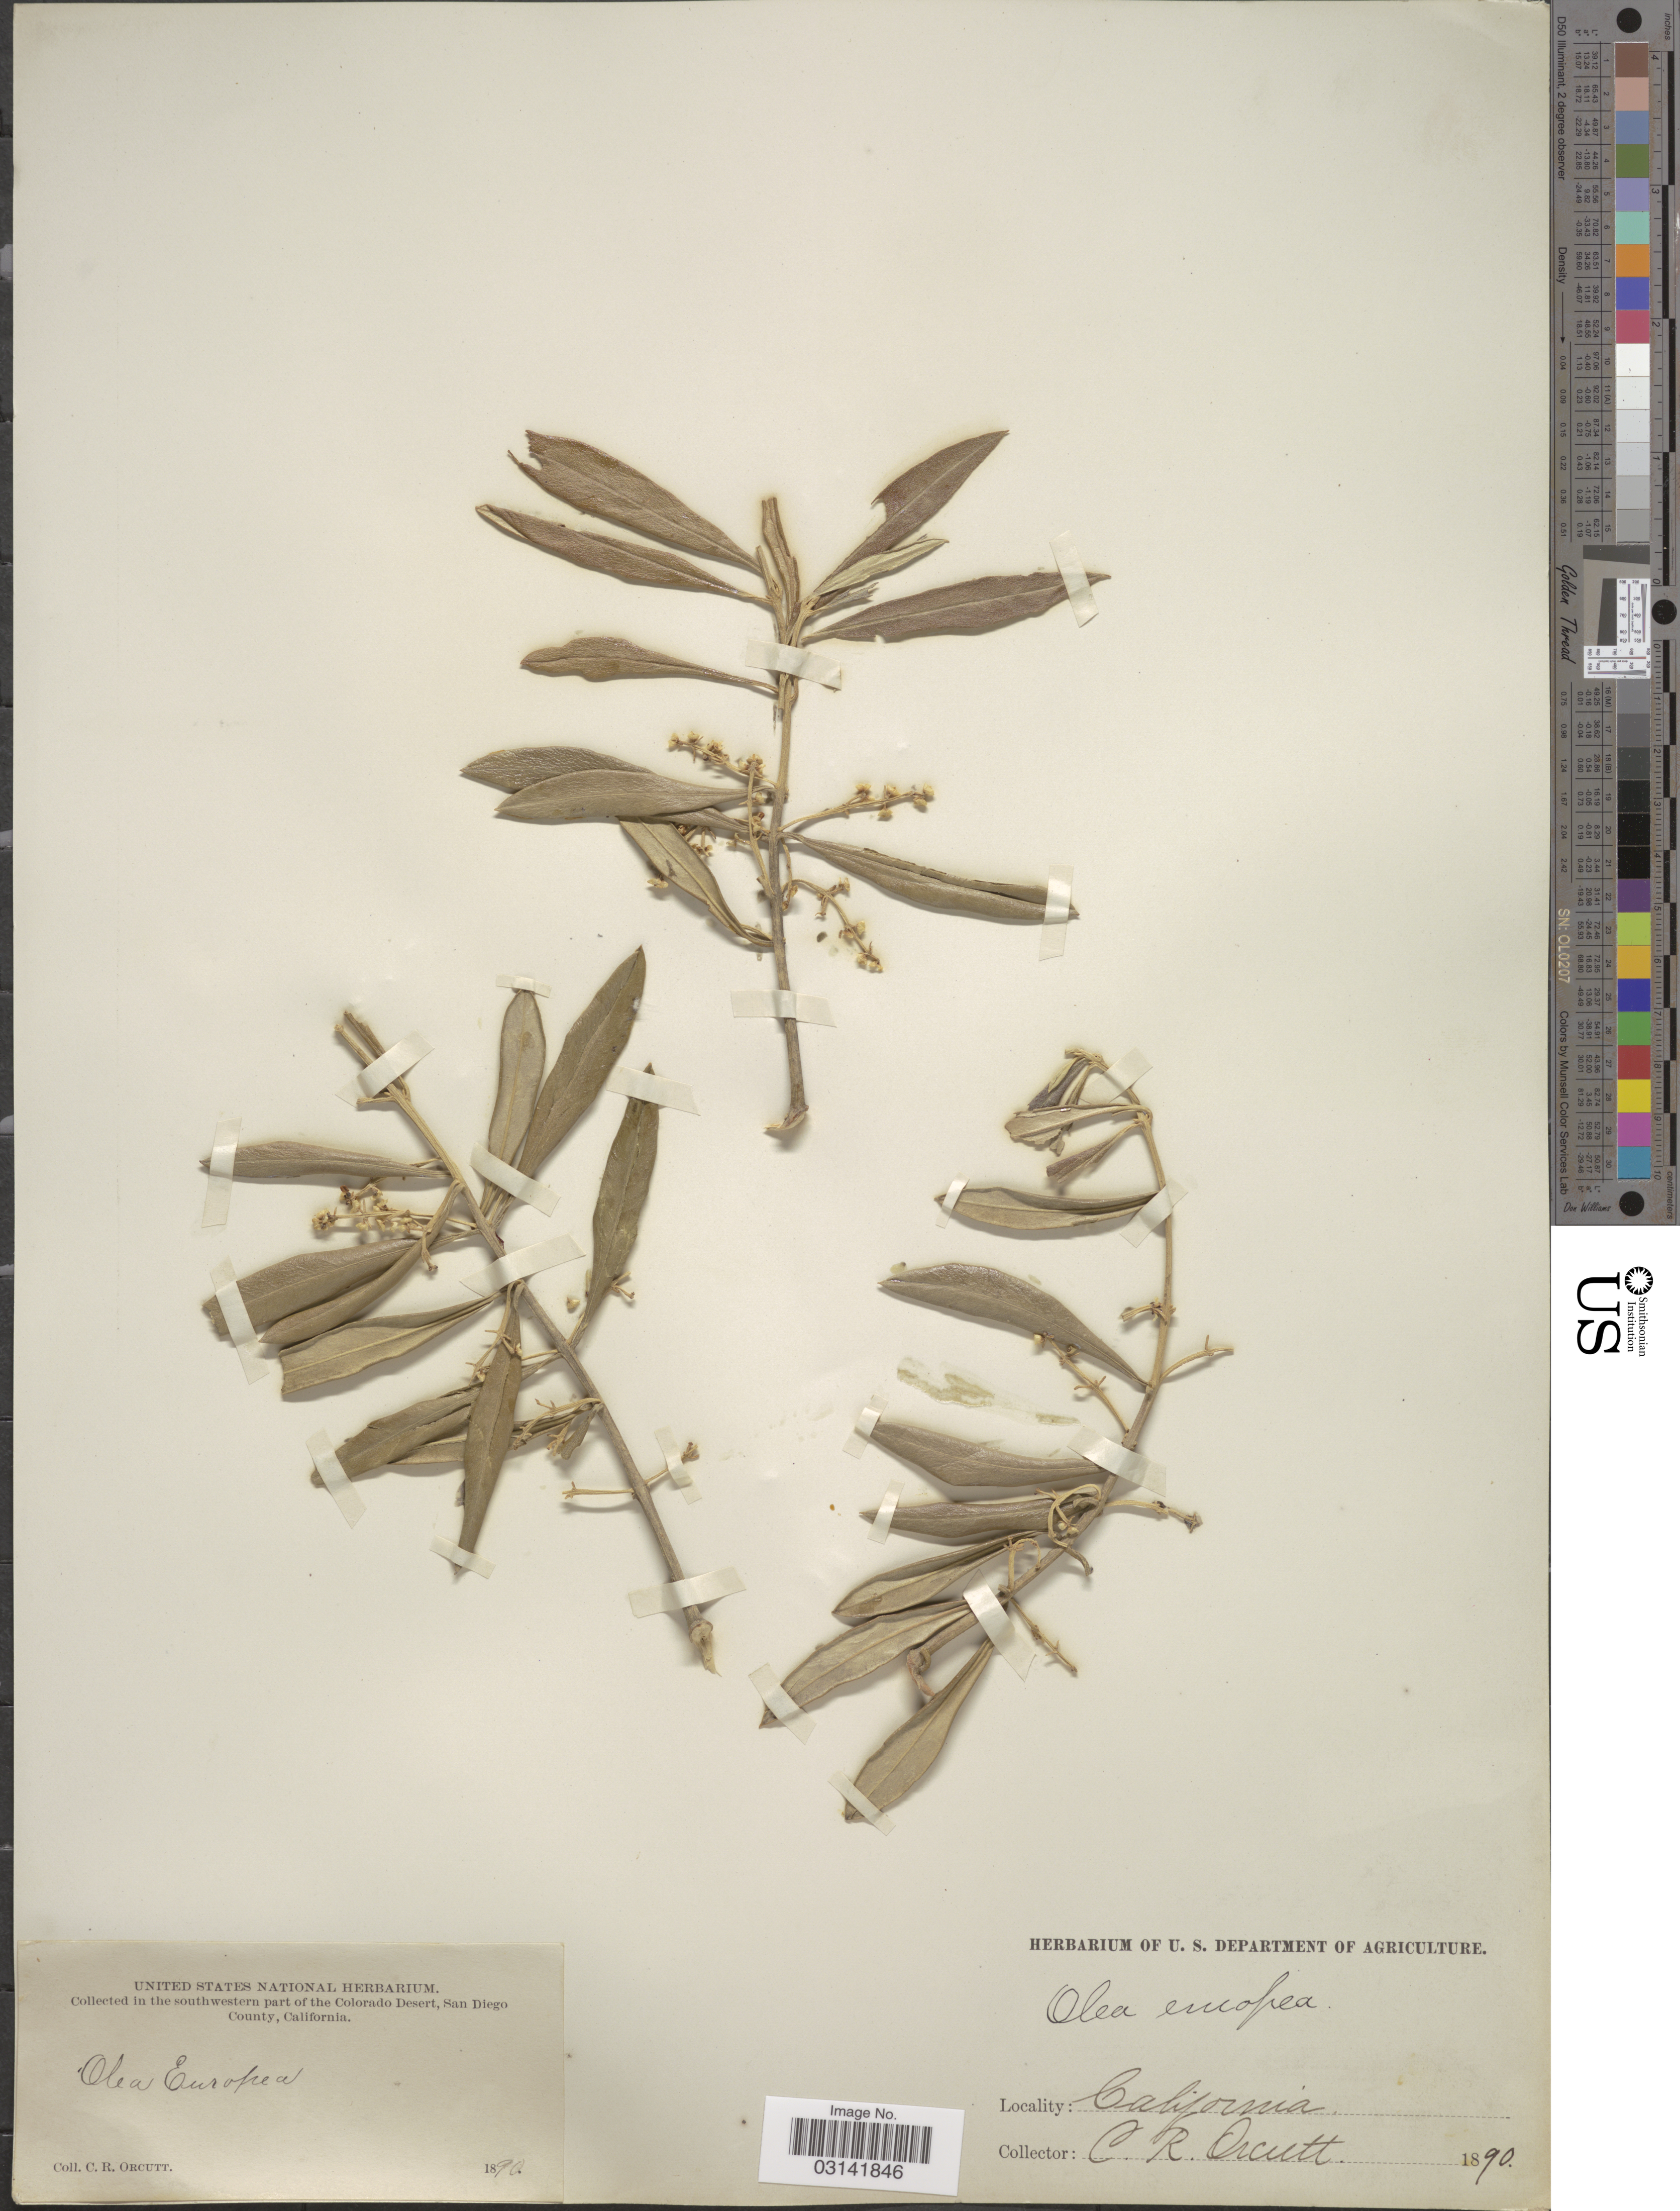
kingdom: Plantae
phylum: Tracheophyta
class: Magnoliopsida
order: Lamiales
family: Oleaceae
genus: Olea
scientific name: Olea europaea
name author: L.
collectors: C. R. Orcutt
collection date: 1890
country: United States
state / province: California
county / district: San Diego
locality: In the southwestern part of the Colorado Desert, San Diego County.